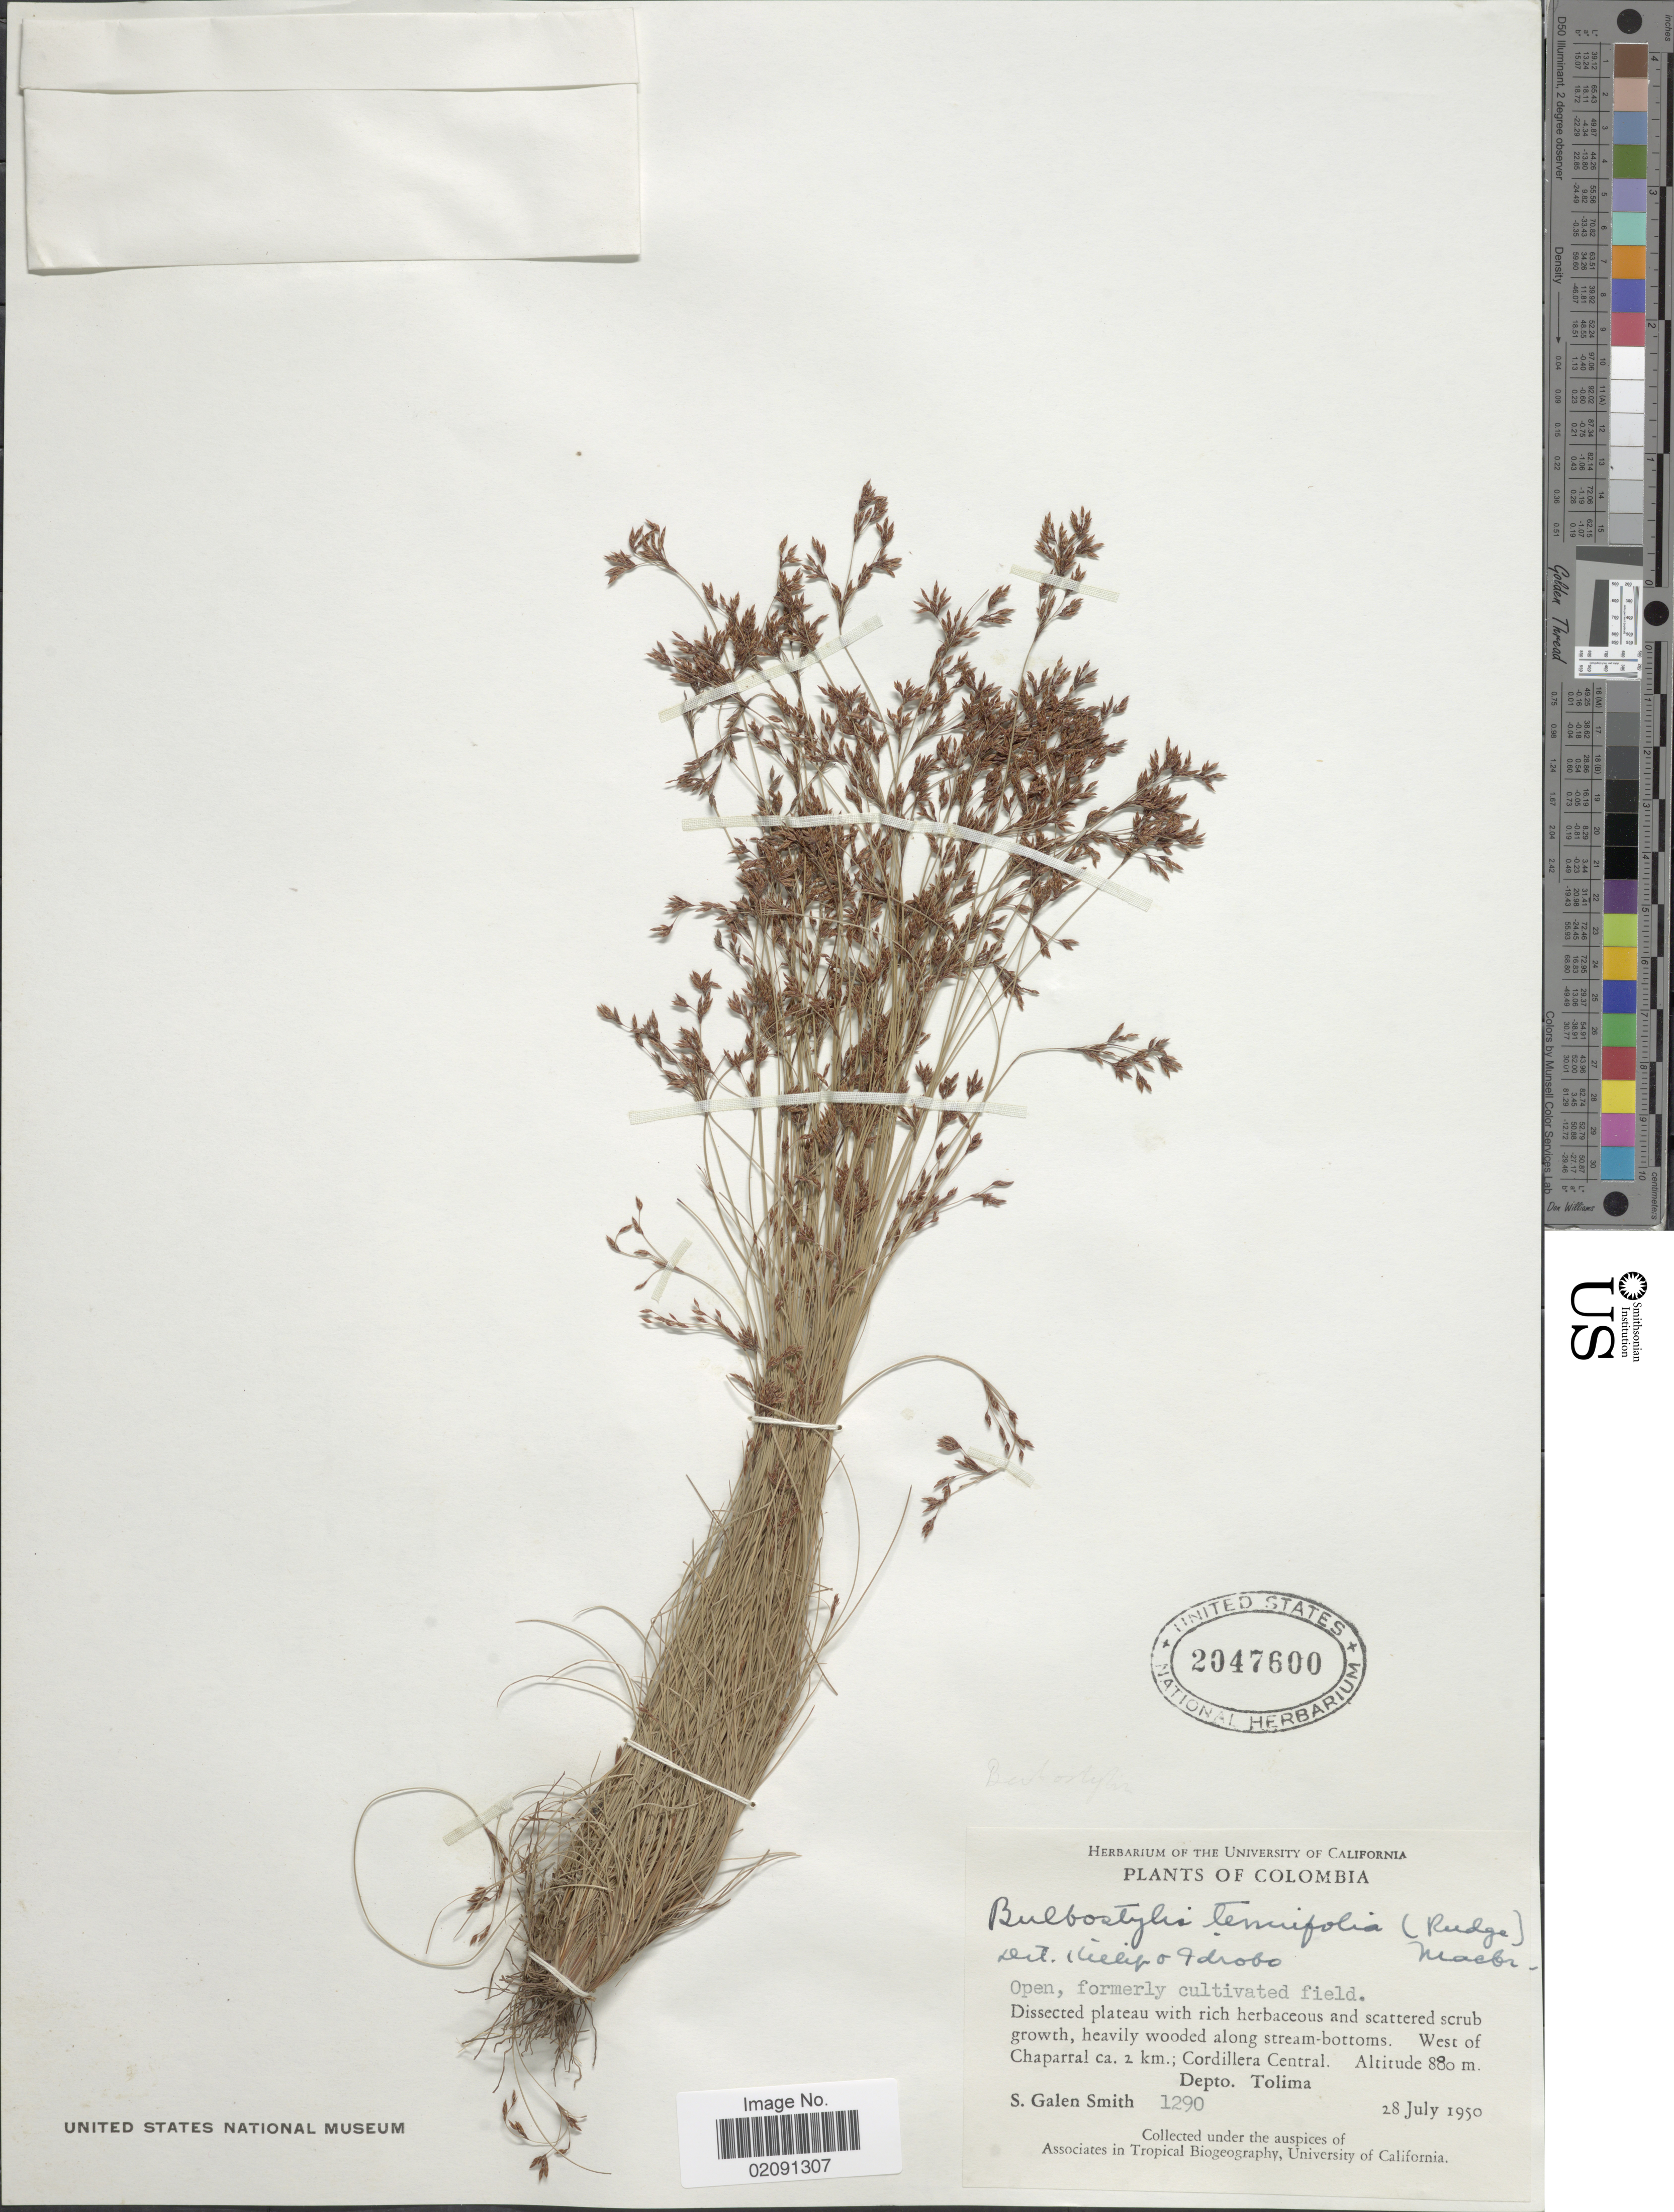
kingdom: Plantae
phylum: Tracheophyta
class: Liliopsida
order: Poales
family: Cyperaceae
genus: Bulbostylis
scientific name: Bulbostylis tenuifolia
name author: (Rudge) J.F. Macbr.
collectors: S. G. Smith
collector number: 1290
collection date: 1950-07-28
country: Colombia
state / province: Tolima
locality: West of Chaparral, ca 2 km, Cordillera Central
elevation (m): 880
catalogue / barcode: US 2047600